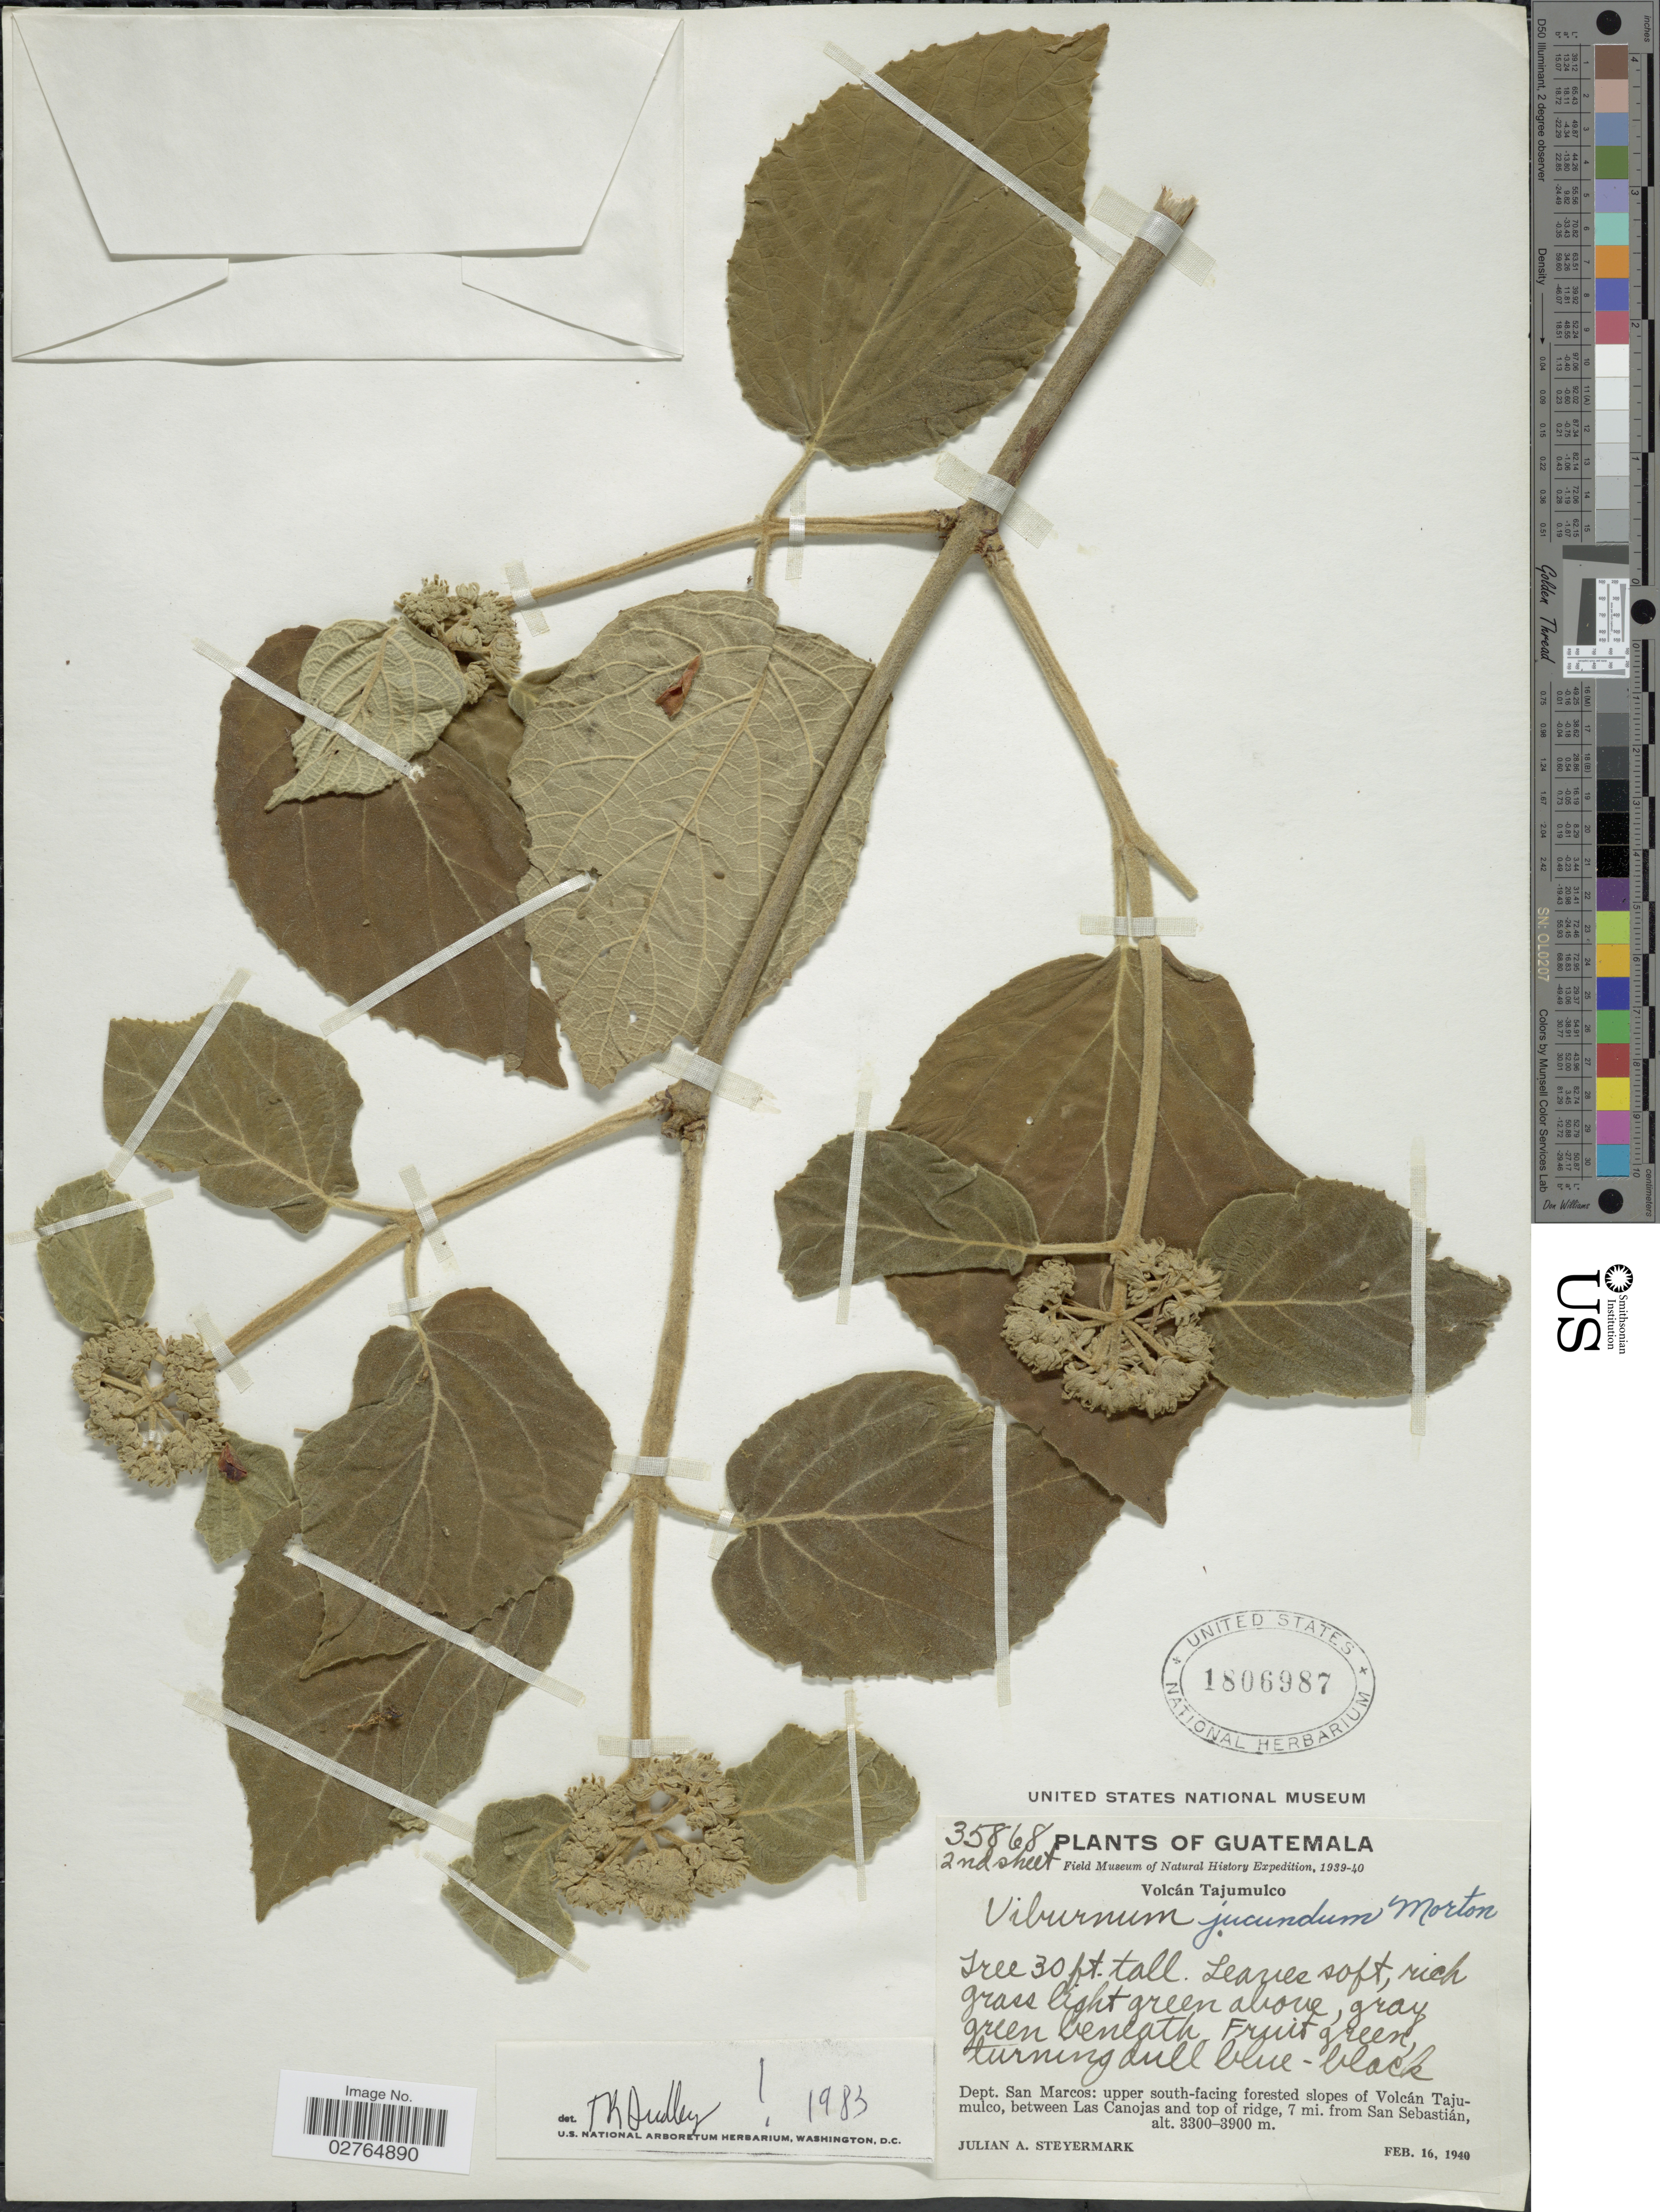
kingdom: Plantae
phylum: Tracheophyta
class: Magnoliopsida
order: Dipsacales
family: Viburnaceae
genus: Viburnum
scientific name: Viburnum jucundum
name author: C.V. Morton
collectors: J. Steyermark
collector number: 35868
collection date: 1940-02-16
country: Guatemala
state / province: San Marcos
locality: Volcán Tajumulco. Dept. San Marcos: upper south-facing forested slopes of Volcán Tajumulco, between Las Canojas and top of ridge, 7 mi. from San Sebastián.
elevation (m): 3300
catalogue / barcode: US 1806987